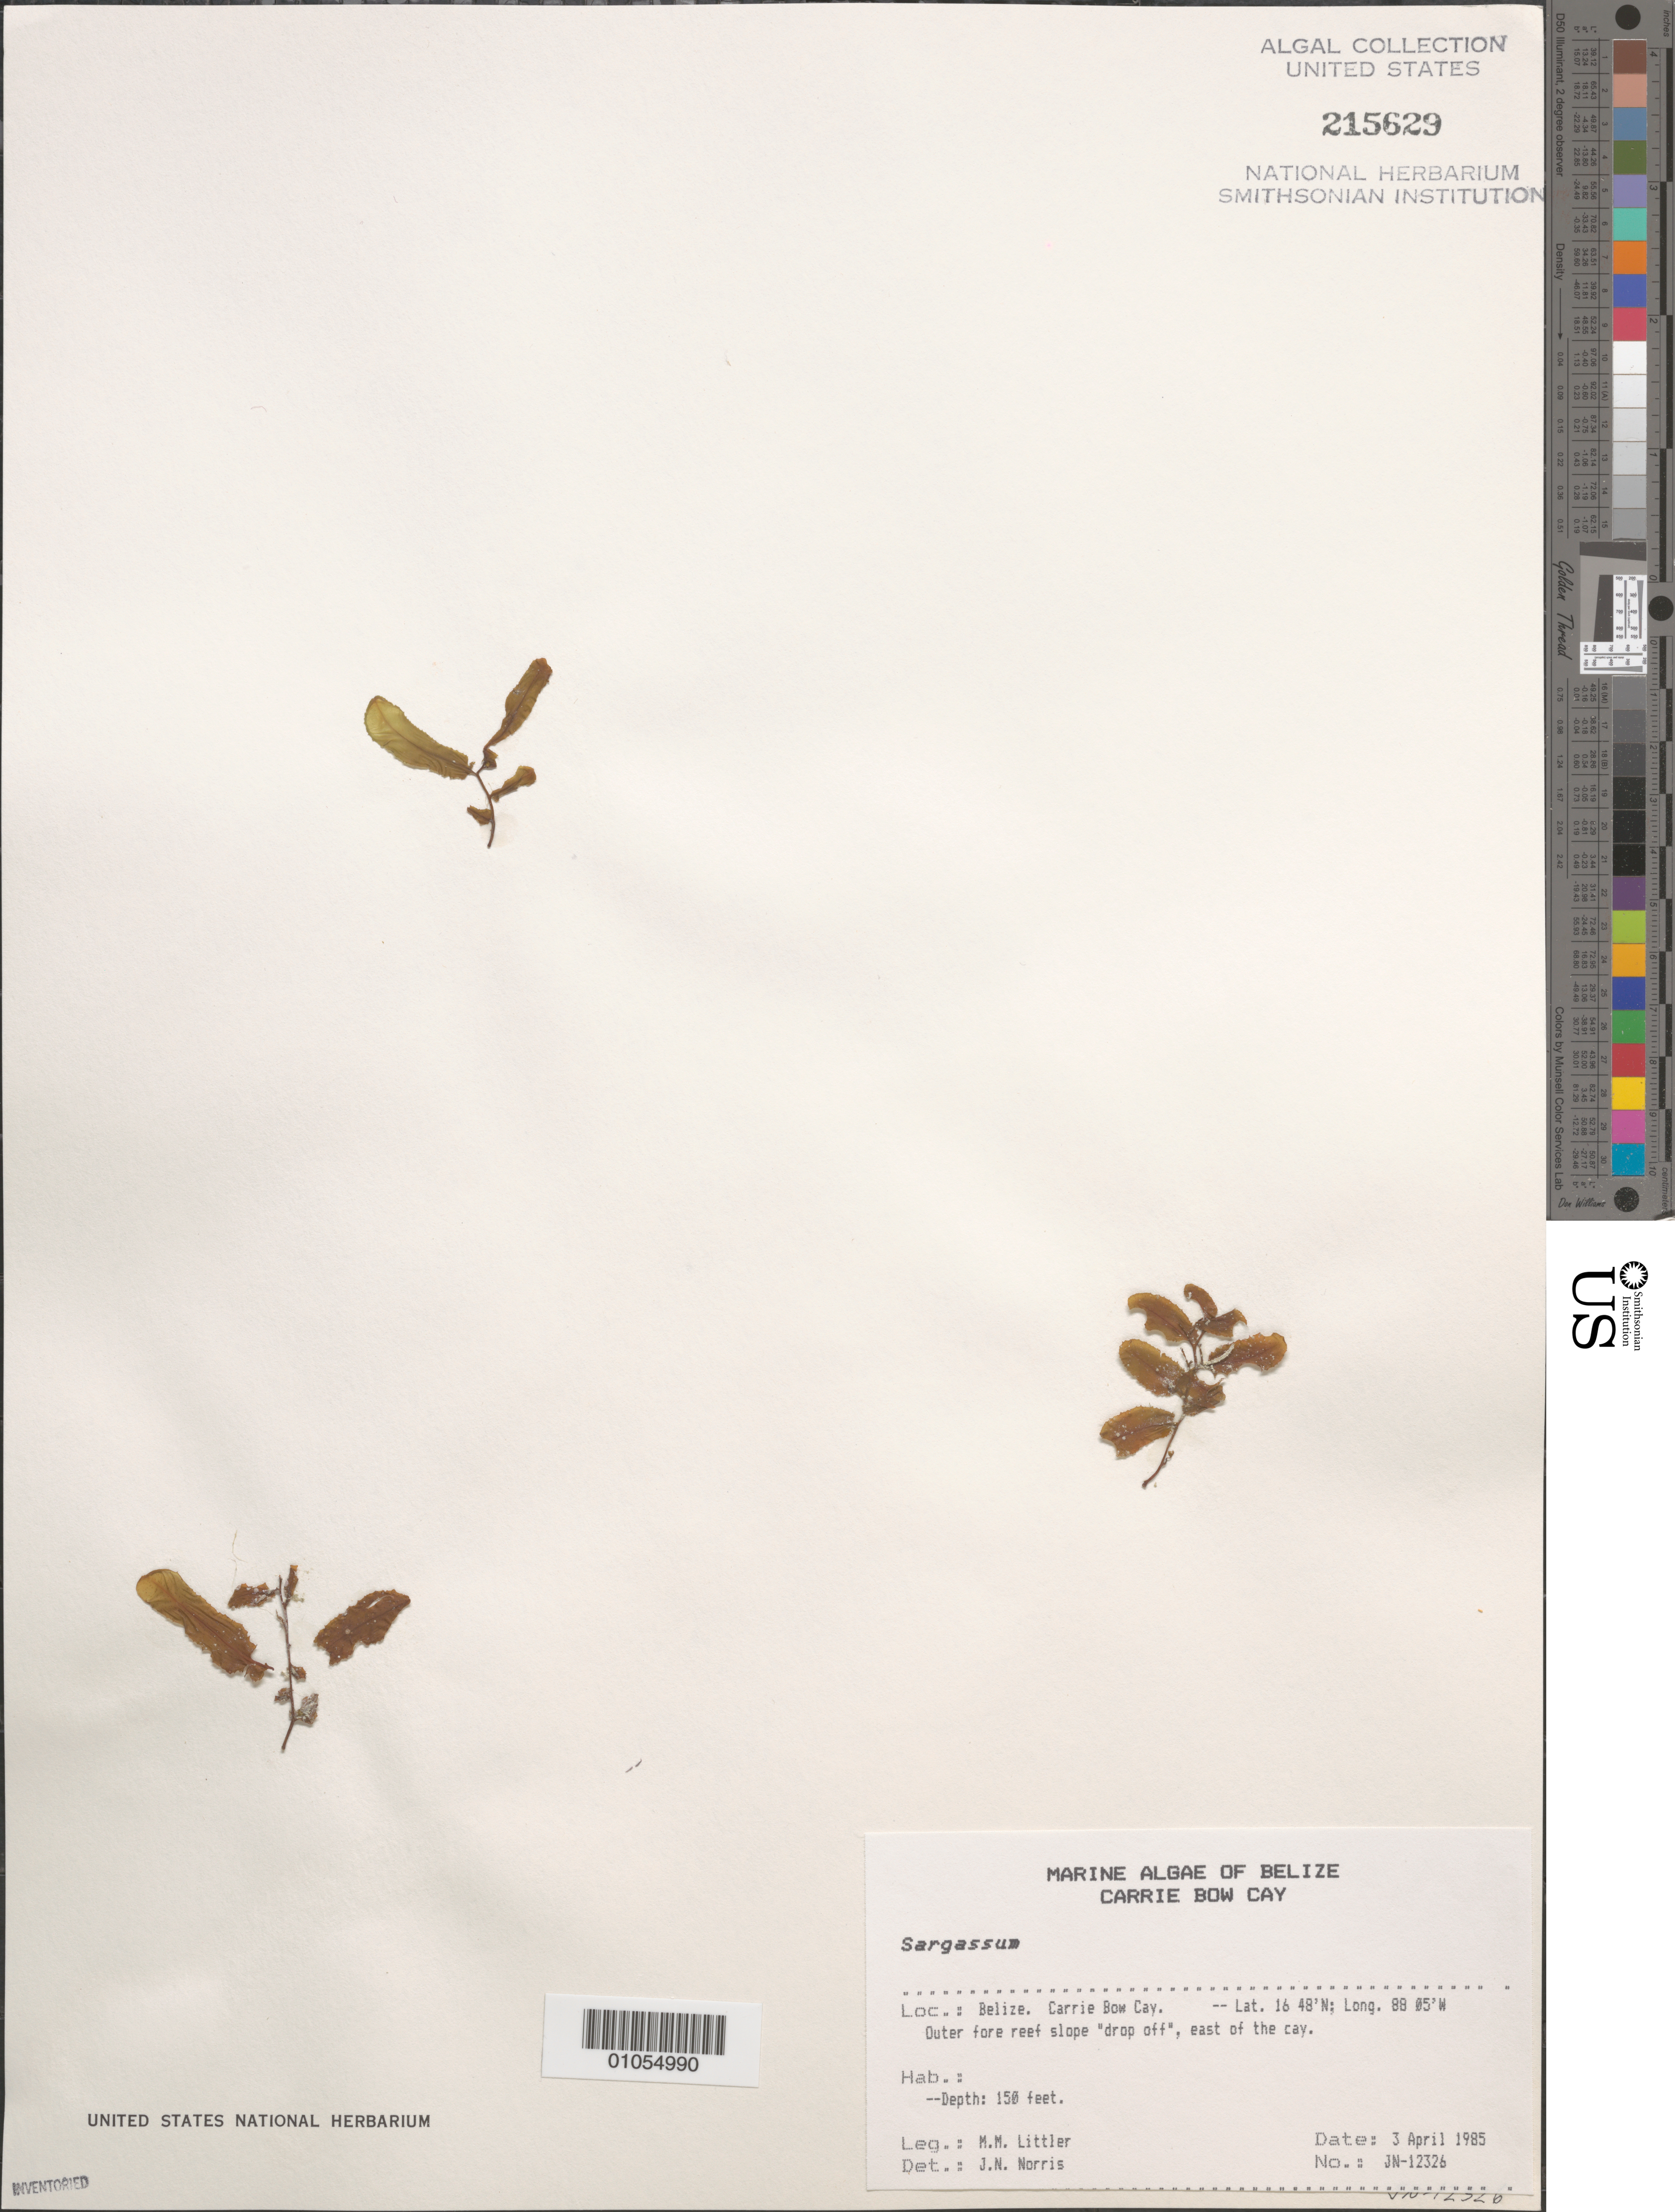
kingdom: Chromista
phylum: Ochrophyta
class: Phaeophyceae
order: Fucales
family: Sargassaceae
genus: Sargassum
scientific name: Sargassum sp.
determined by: Norris, James N.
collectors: M. M. Littler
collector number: JN-12326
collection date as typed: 03 Apr 1985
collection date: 1985-04-03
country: Belize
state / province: Stann Creek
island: Carrie Bow Cay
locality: Outer fore reef slope "drop off", east of Carrie Bow Cay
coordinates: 16 48'N, 88 05'W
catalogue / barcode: US 215629